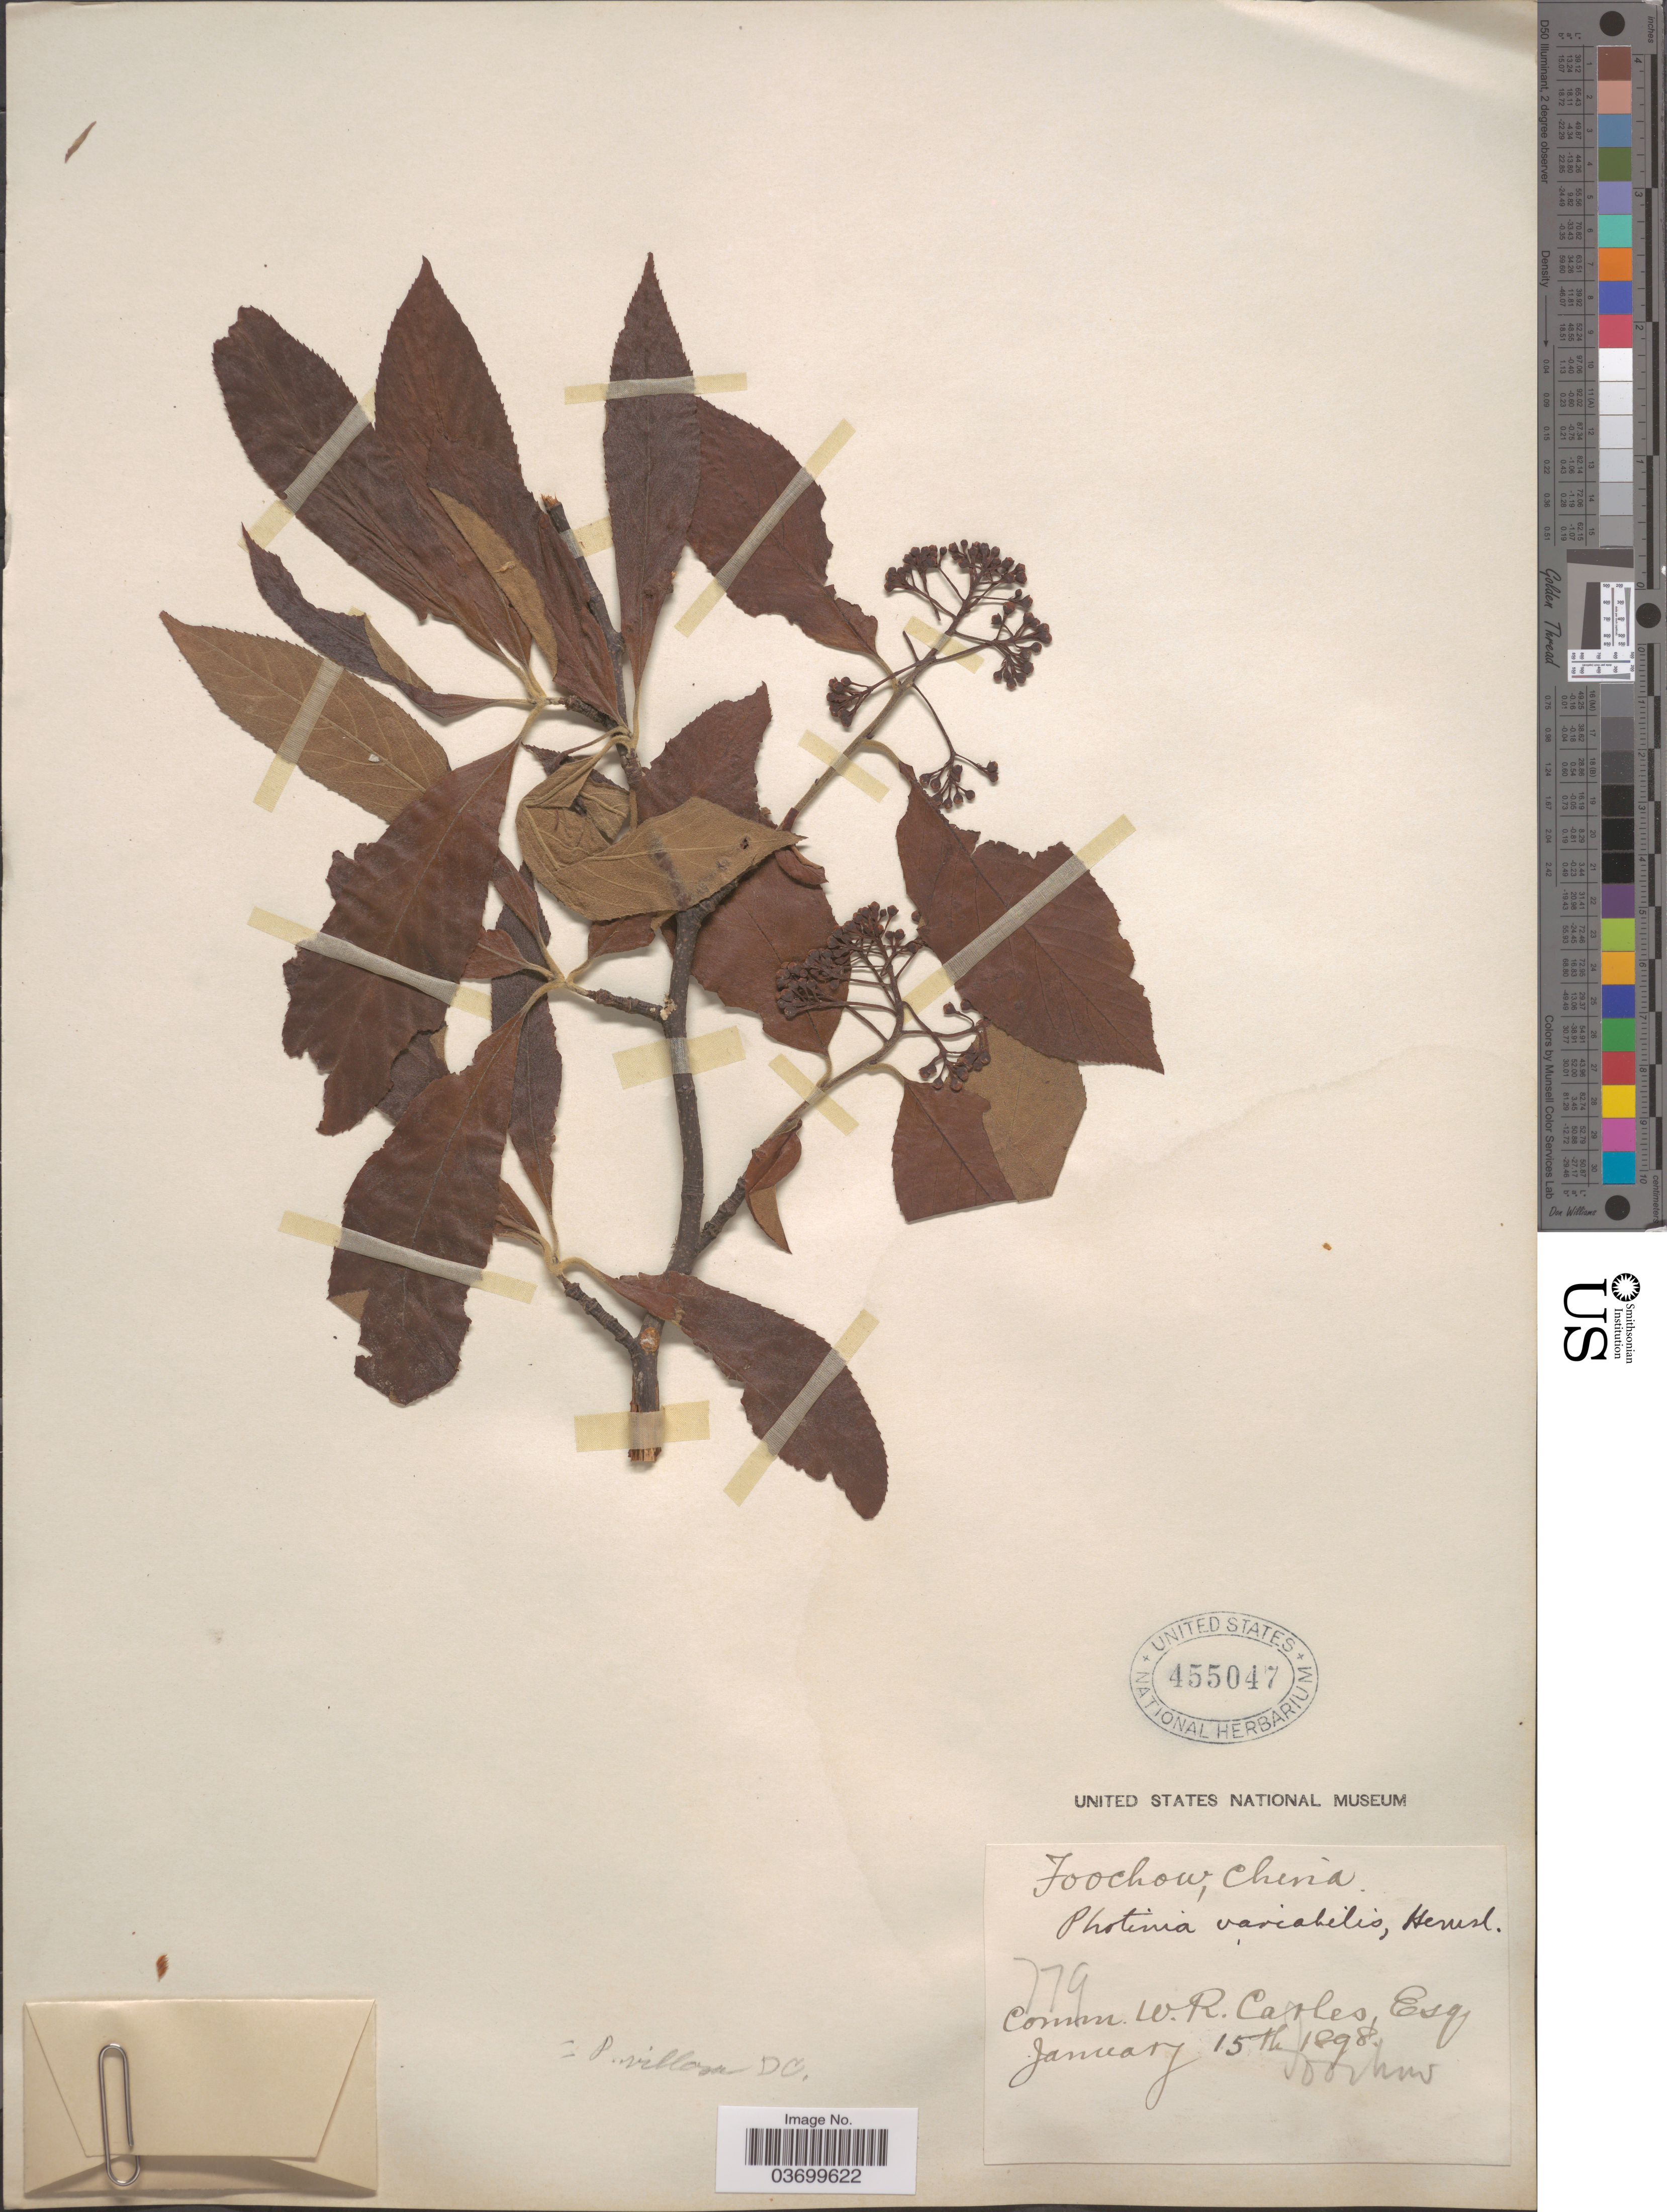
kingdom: Plantae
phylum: Tracheophyta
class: Magnoliopsida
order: Rosales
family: Rosaceae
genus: Photinia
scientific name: Photinia villosa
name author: (DC.) Thunb.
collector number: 779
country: China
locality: Foochow.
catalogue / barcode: US 455047